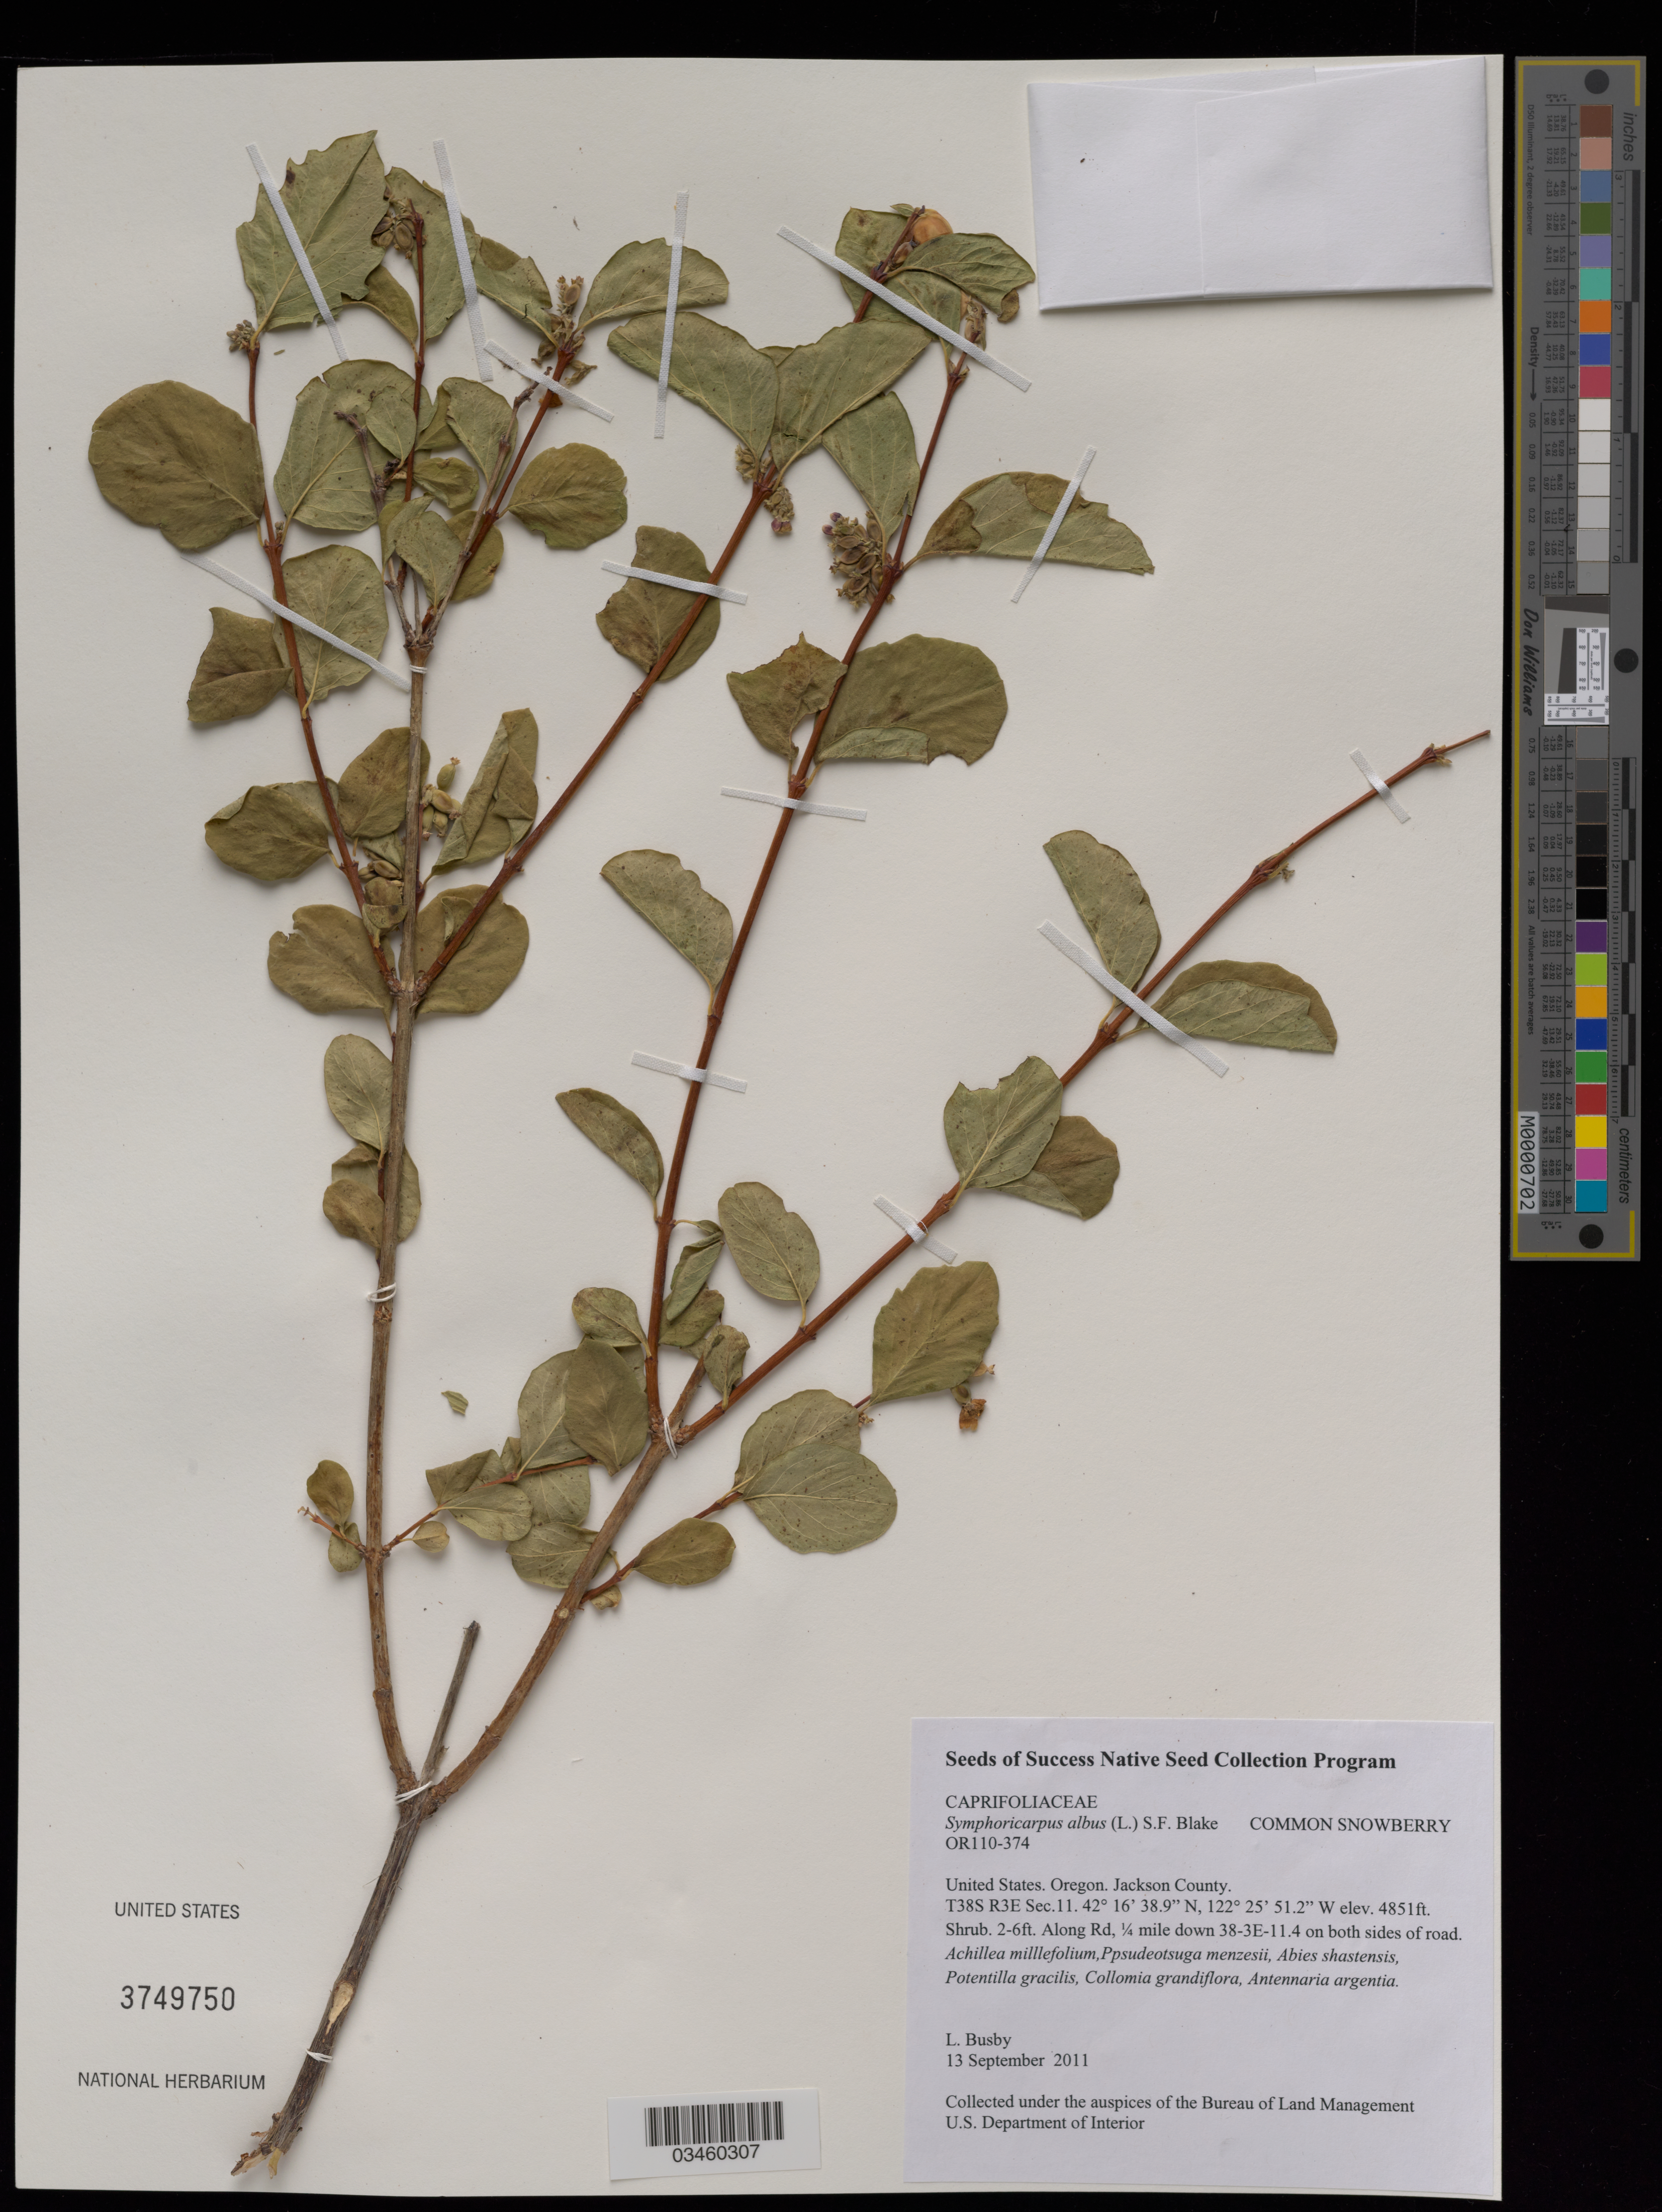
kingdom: Plantae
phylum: Tracheophyta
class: Magnoliopsida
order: Dipsacales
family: Caprifoliaceae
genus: Symphoricarpos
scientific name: Symphoricarpos albus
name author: (L.) S.F. Blake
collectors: L. Busby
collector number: OR110-374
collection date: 2011-09-13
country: United States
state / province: Oregon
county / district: Jackson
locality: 1/4 mi. down 38-3E-11.4 on both sides of the road.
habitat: With Pseudotsuga menziesii, Abies shastensis, Potentilla gracilis, ect.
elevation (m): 1479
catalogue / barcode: US 3749750